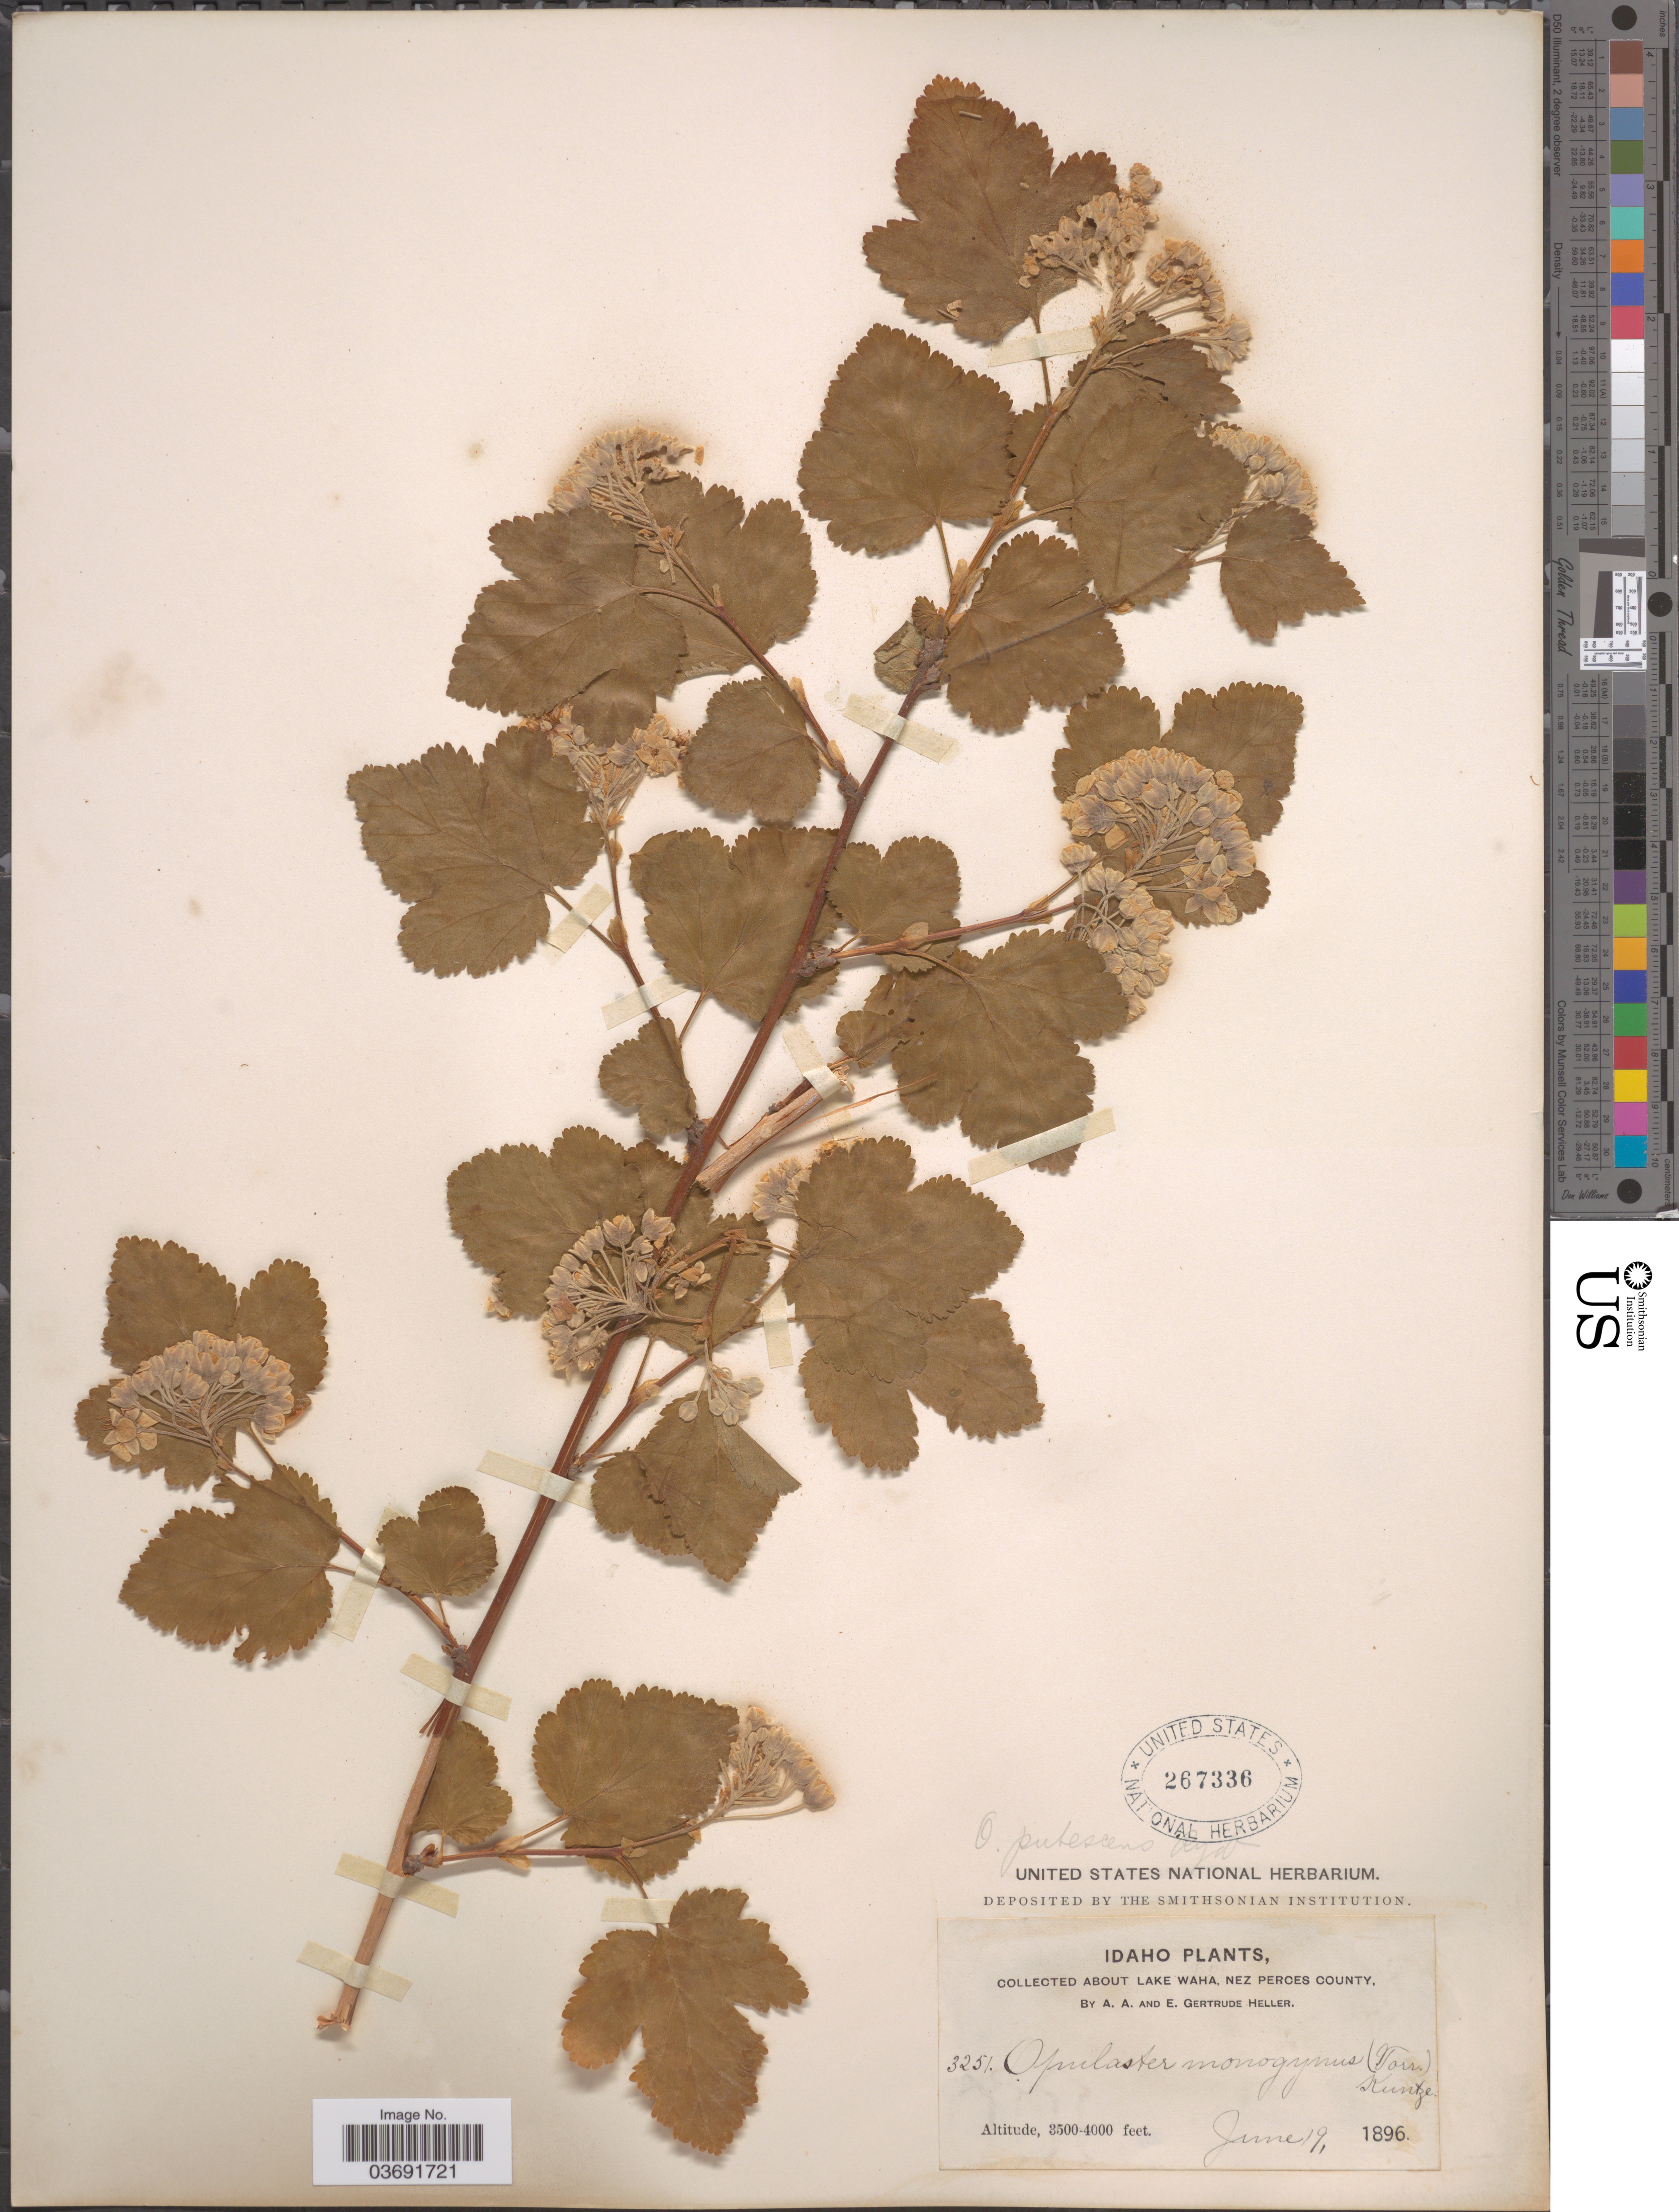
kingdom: Plantae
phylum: Tracheophyta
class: Magnoliopsida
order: Rosales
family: Rosaceae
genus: Physocarpus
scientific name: Physocarpus malvaceus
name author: (Greene) Kuntze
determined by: Strong, Mark T., (BOT), Smithsonian Institution - National Museum of Natural History (UNITED STATES)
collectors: A. A. Heller & E. G. Heller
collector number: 3251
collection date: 1896-06-19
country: United States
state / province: Idaho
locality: About Lake Waha, Nez Perces County.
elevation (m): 1067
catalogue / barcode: US 267336